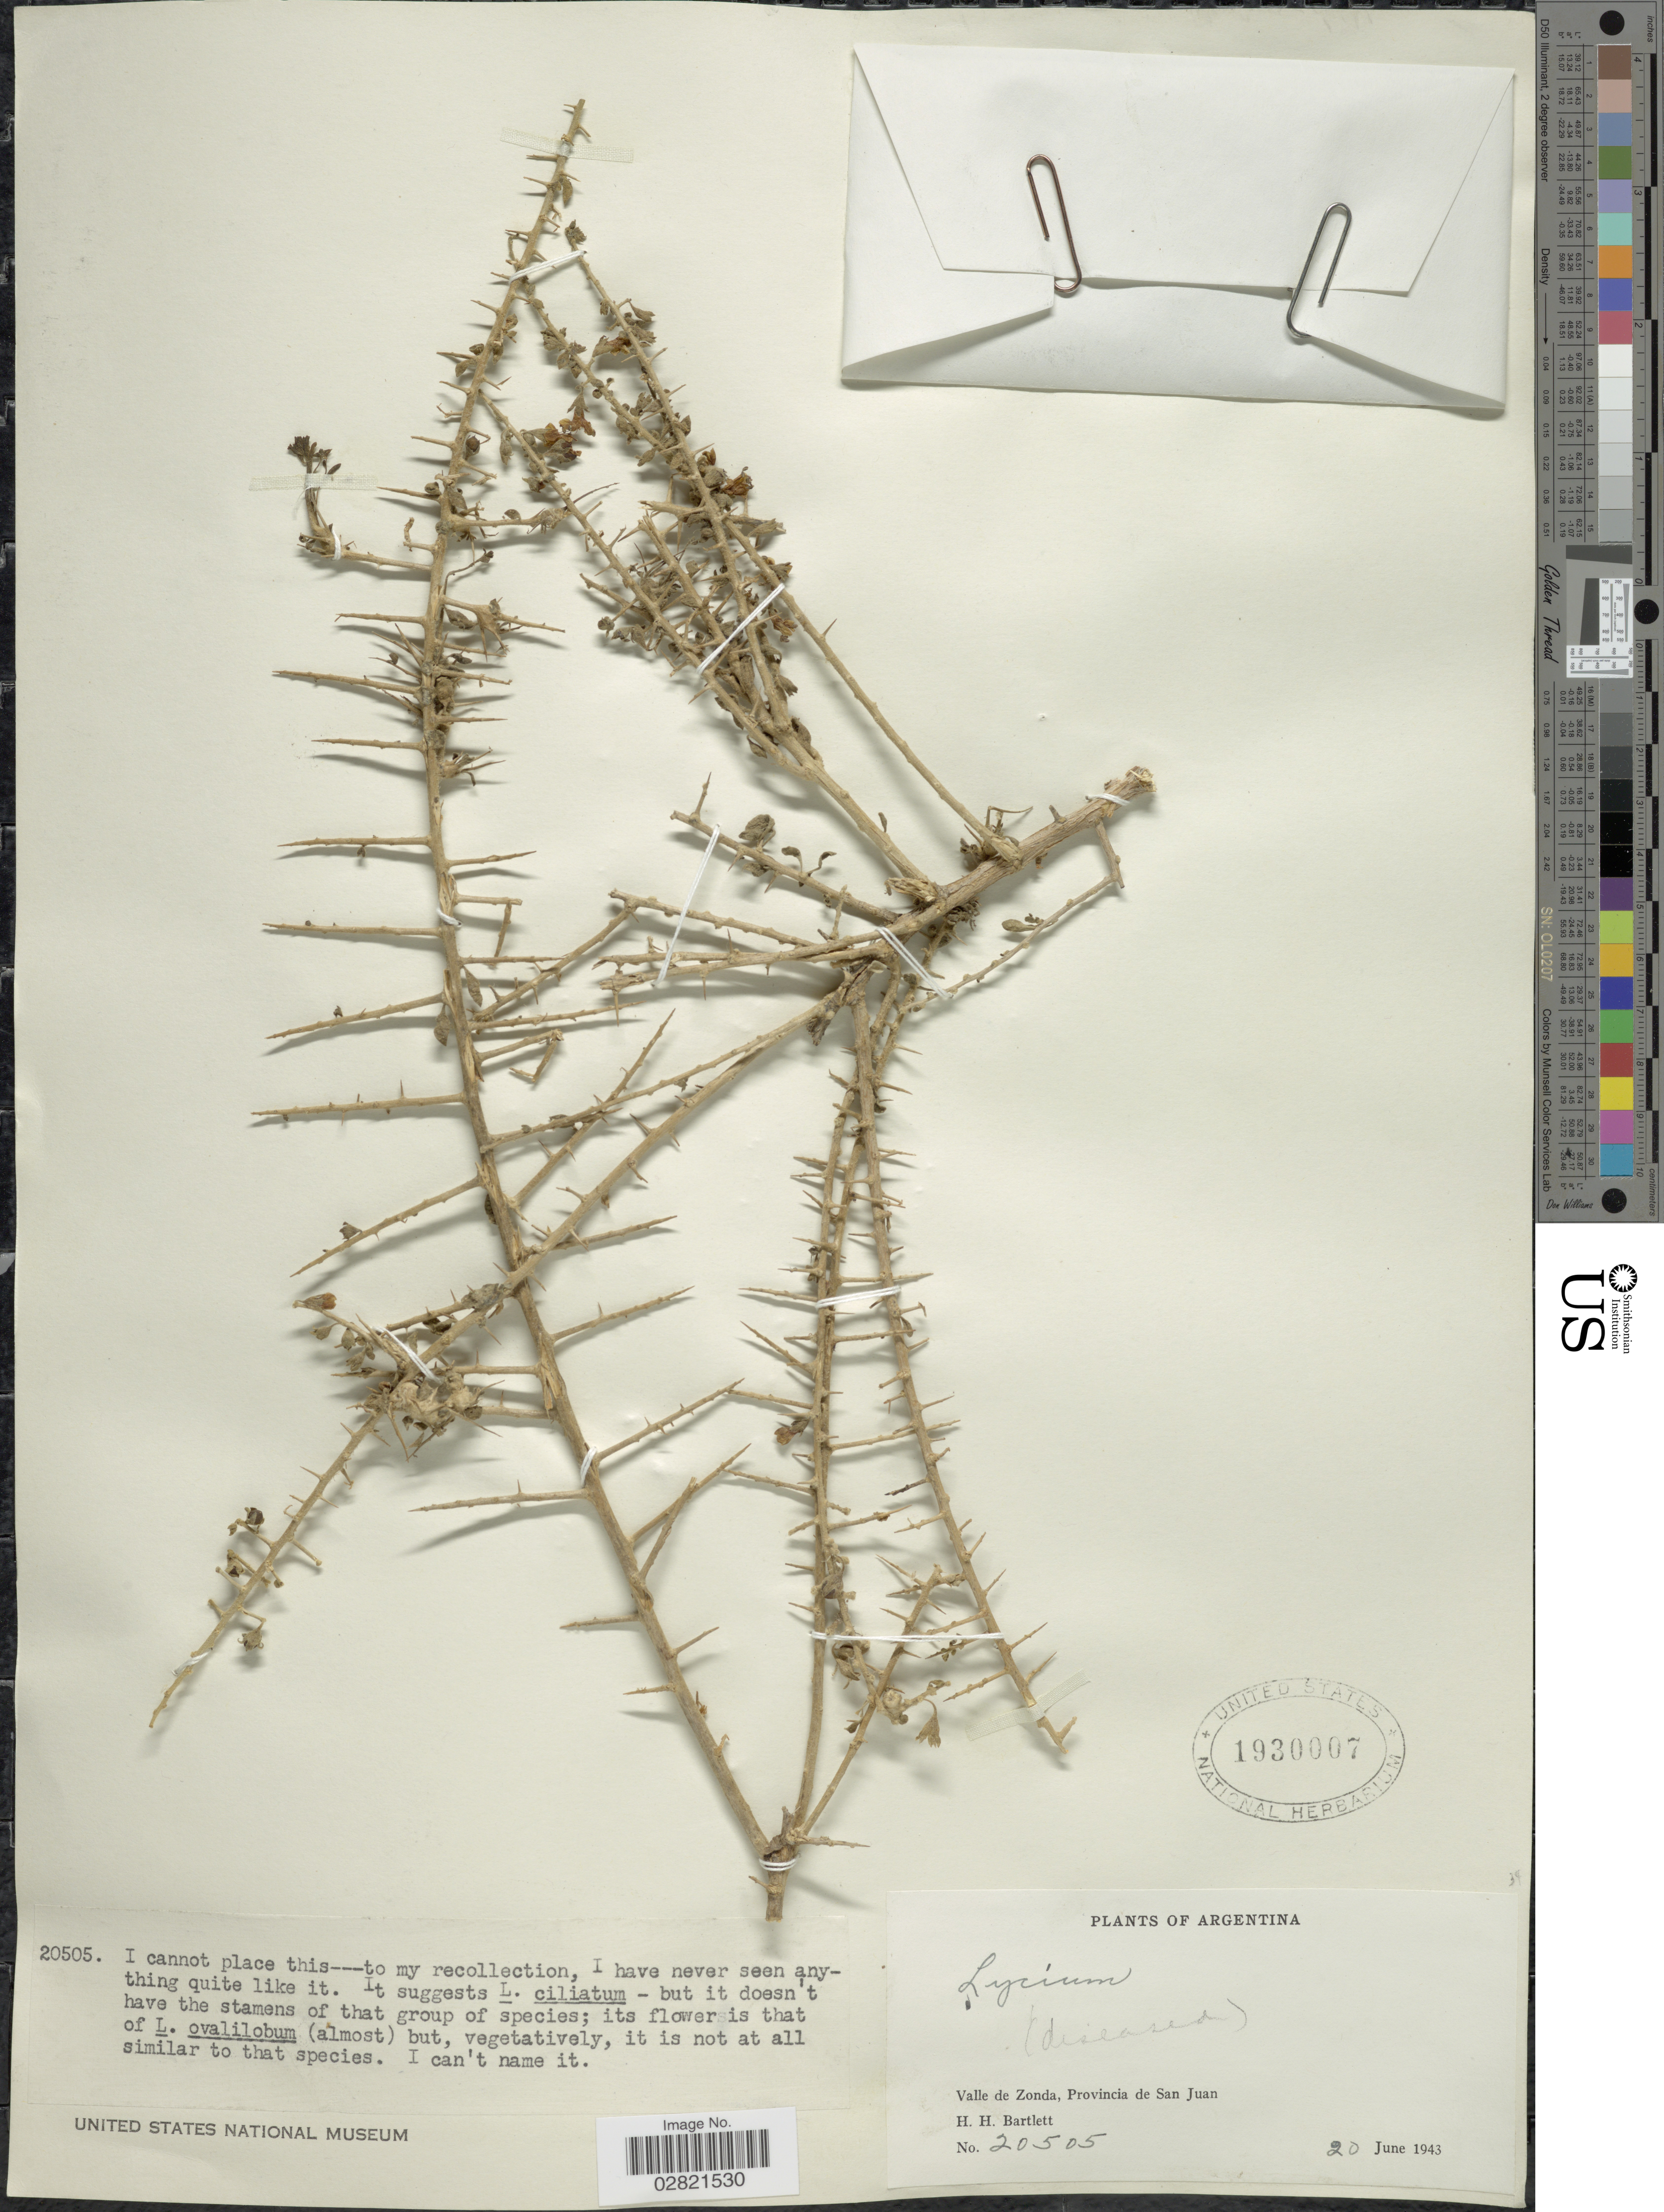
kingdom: Plantae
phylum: Tracheophyta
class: Magnoliopsida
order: Solanales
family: Solanaceae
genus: Lycium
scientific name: Lycium sp.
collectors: H. H. Bartlett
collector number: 20505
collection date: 1943-06-20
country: Argentina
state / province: San Juan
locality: Valle de Zonda, Provincia de San Juan.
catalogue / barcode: US 1930007